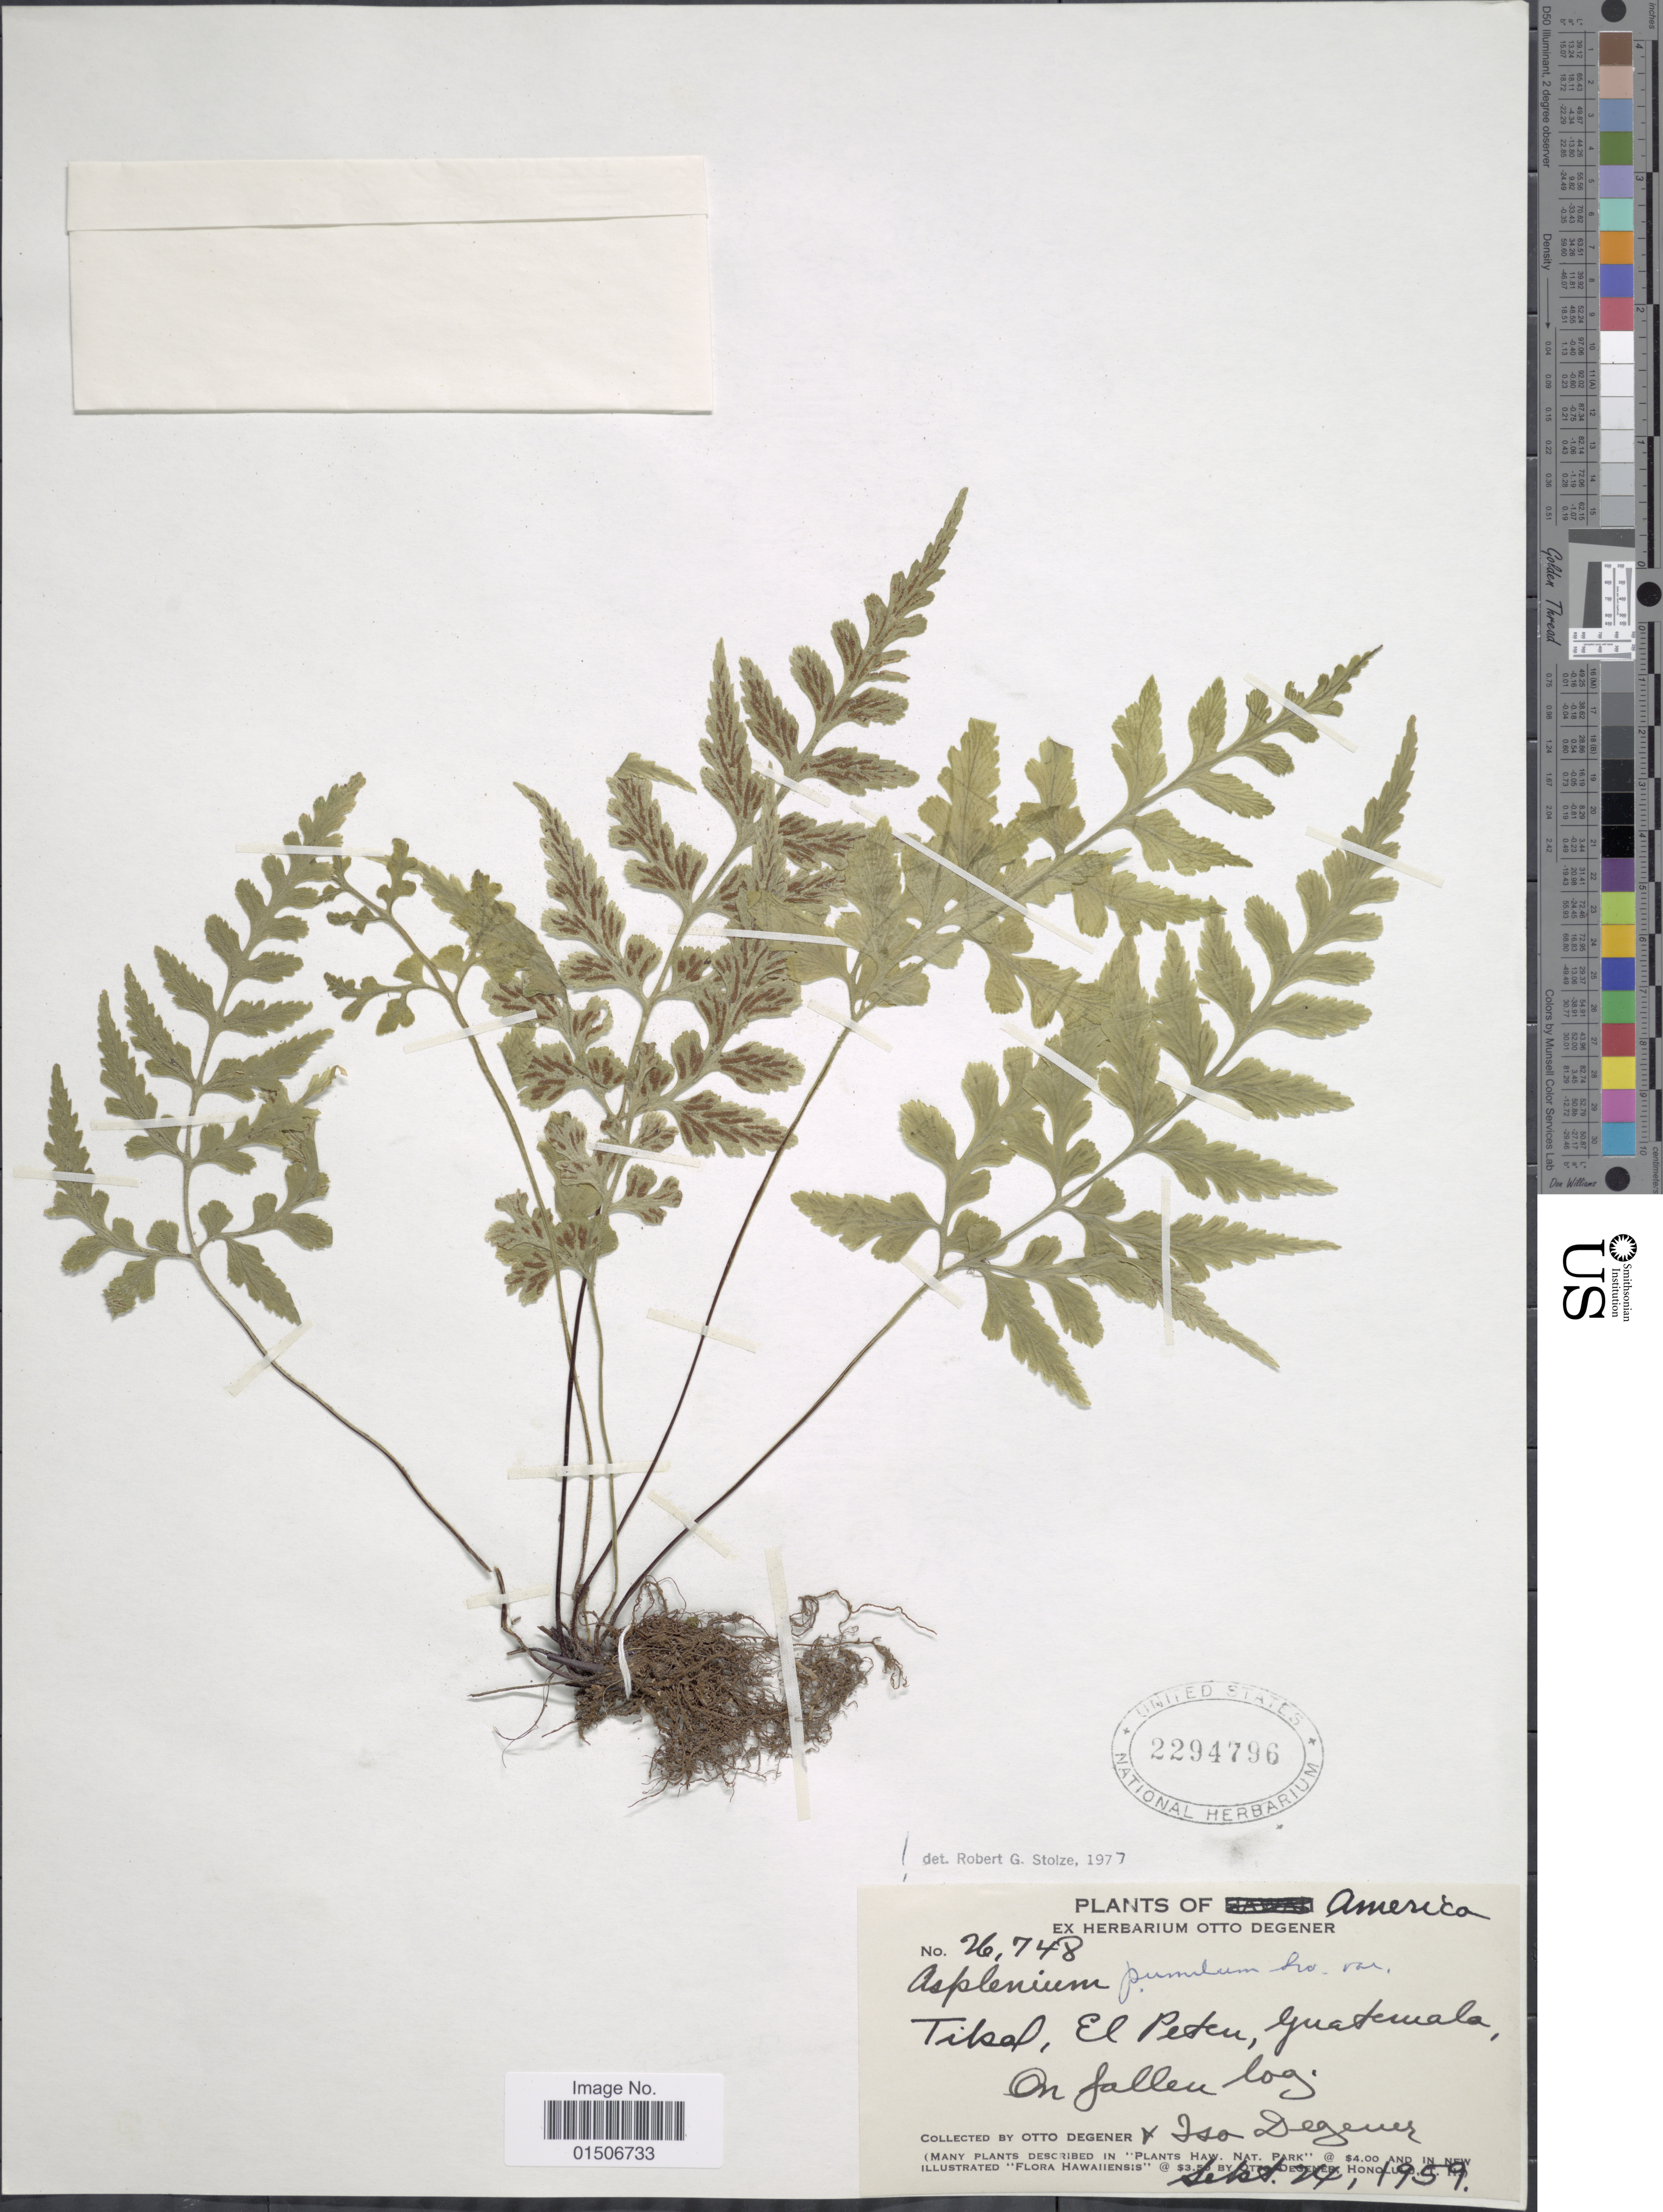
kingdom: Plantae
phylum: Tracheophyta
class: Polypodiopsida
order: Polypodiales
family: Aspleniaceae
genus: Asplenium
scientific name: Asplenium leucothrix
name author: Maxon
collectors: O. Degener & I. Degener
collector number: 26748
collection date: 1959-09-24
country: Guatemala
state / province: El Petén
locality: America, Tikal, On fallen log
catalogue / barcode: US 2294796